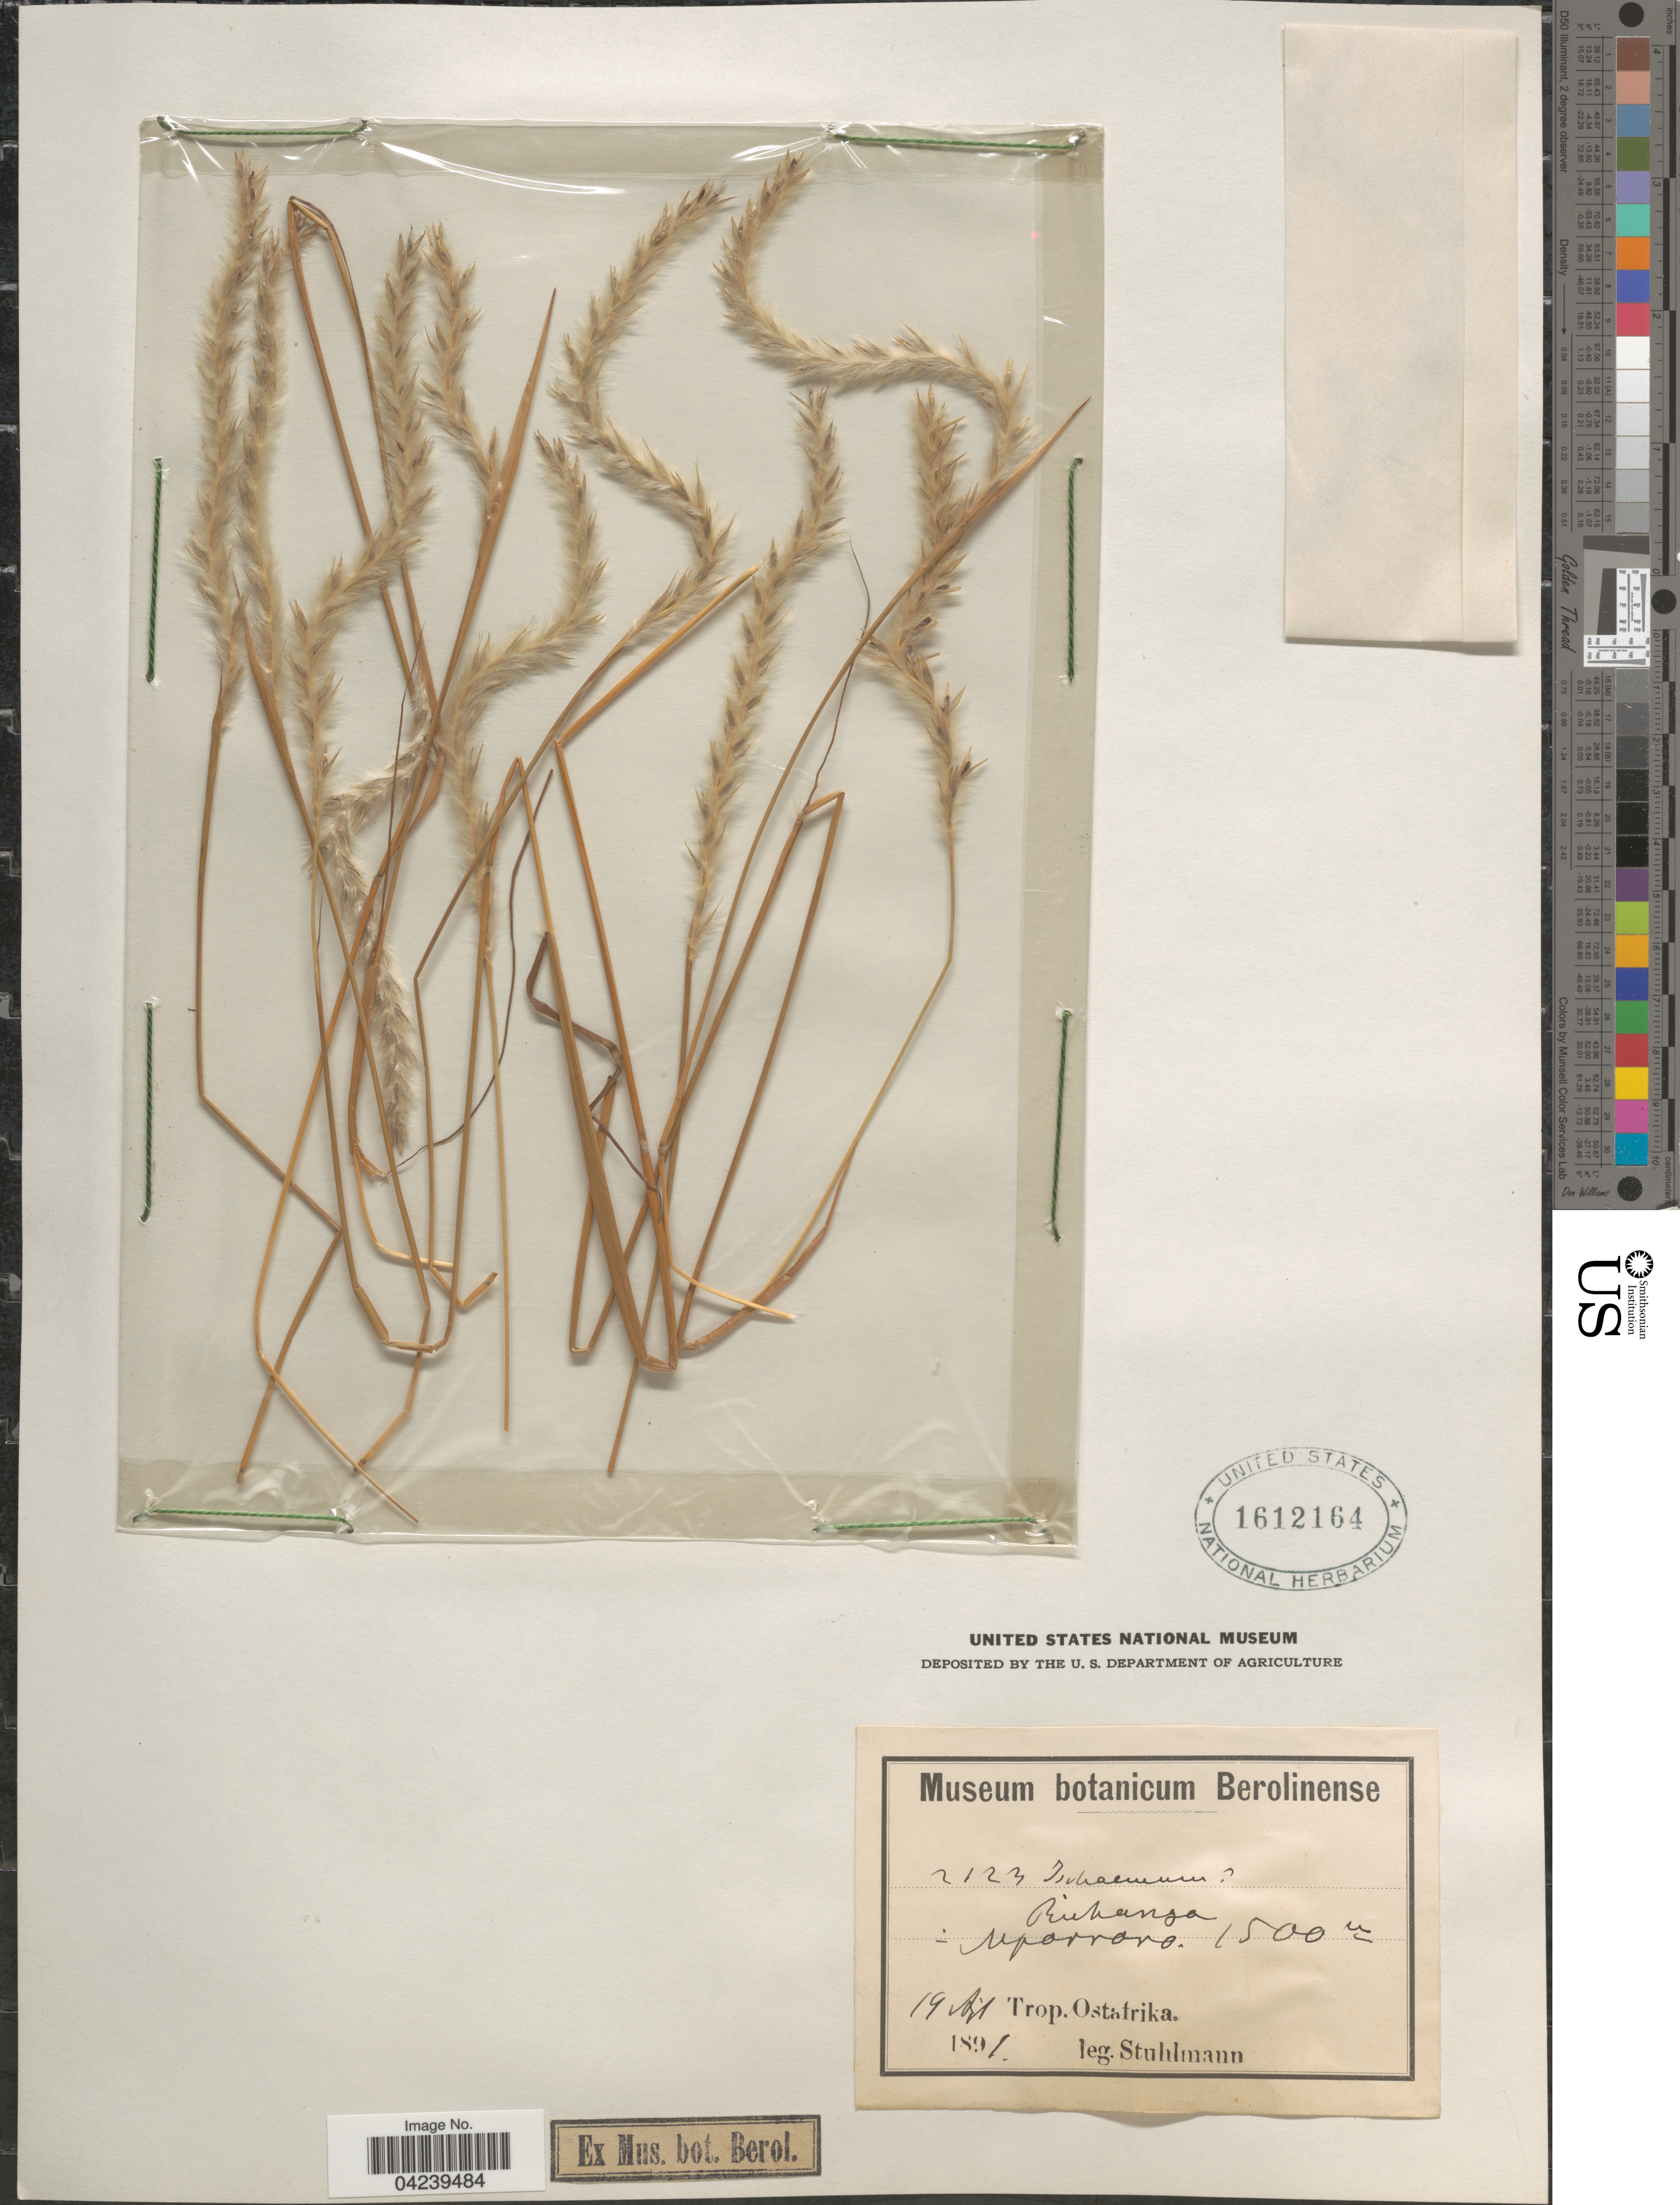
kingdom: Plantae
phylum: Tracheophyta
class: Liliopsida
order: Poales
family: Poaceae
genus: Elionurus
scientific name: Elionurus muticus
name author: (Spreng.) Kuntze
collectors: -. Stuhlmann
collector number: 2123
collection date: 1891-04-19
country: Uganda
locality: Riehanza. Mporroro. Trop. Ostafrika.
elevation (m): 1500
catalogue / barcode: US 1612164